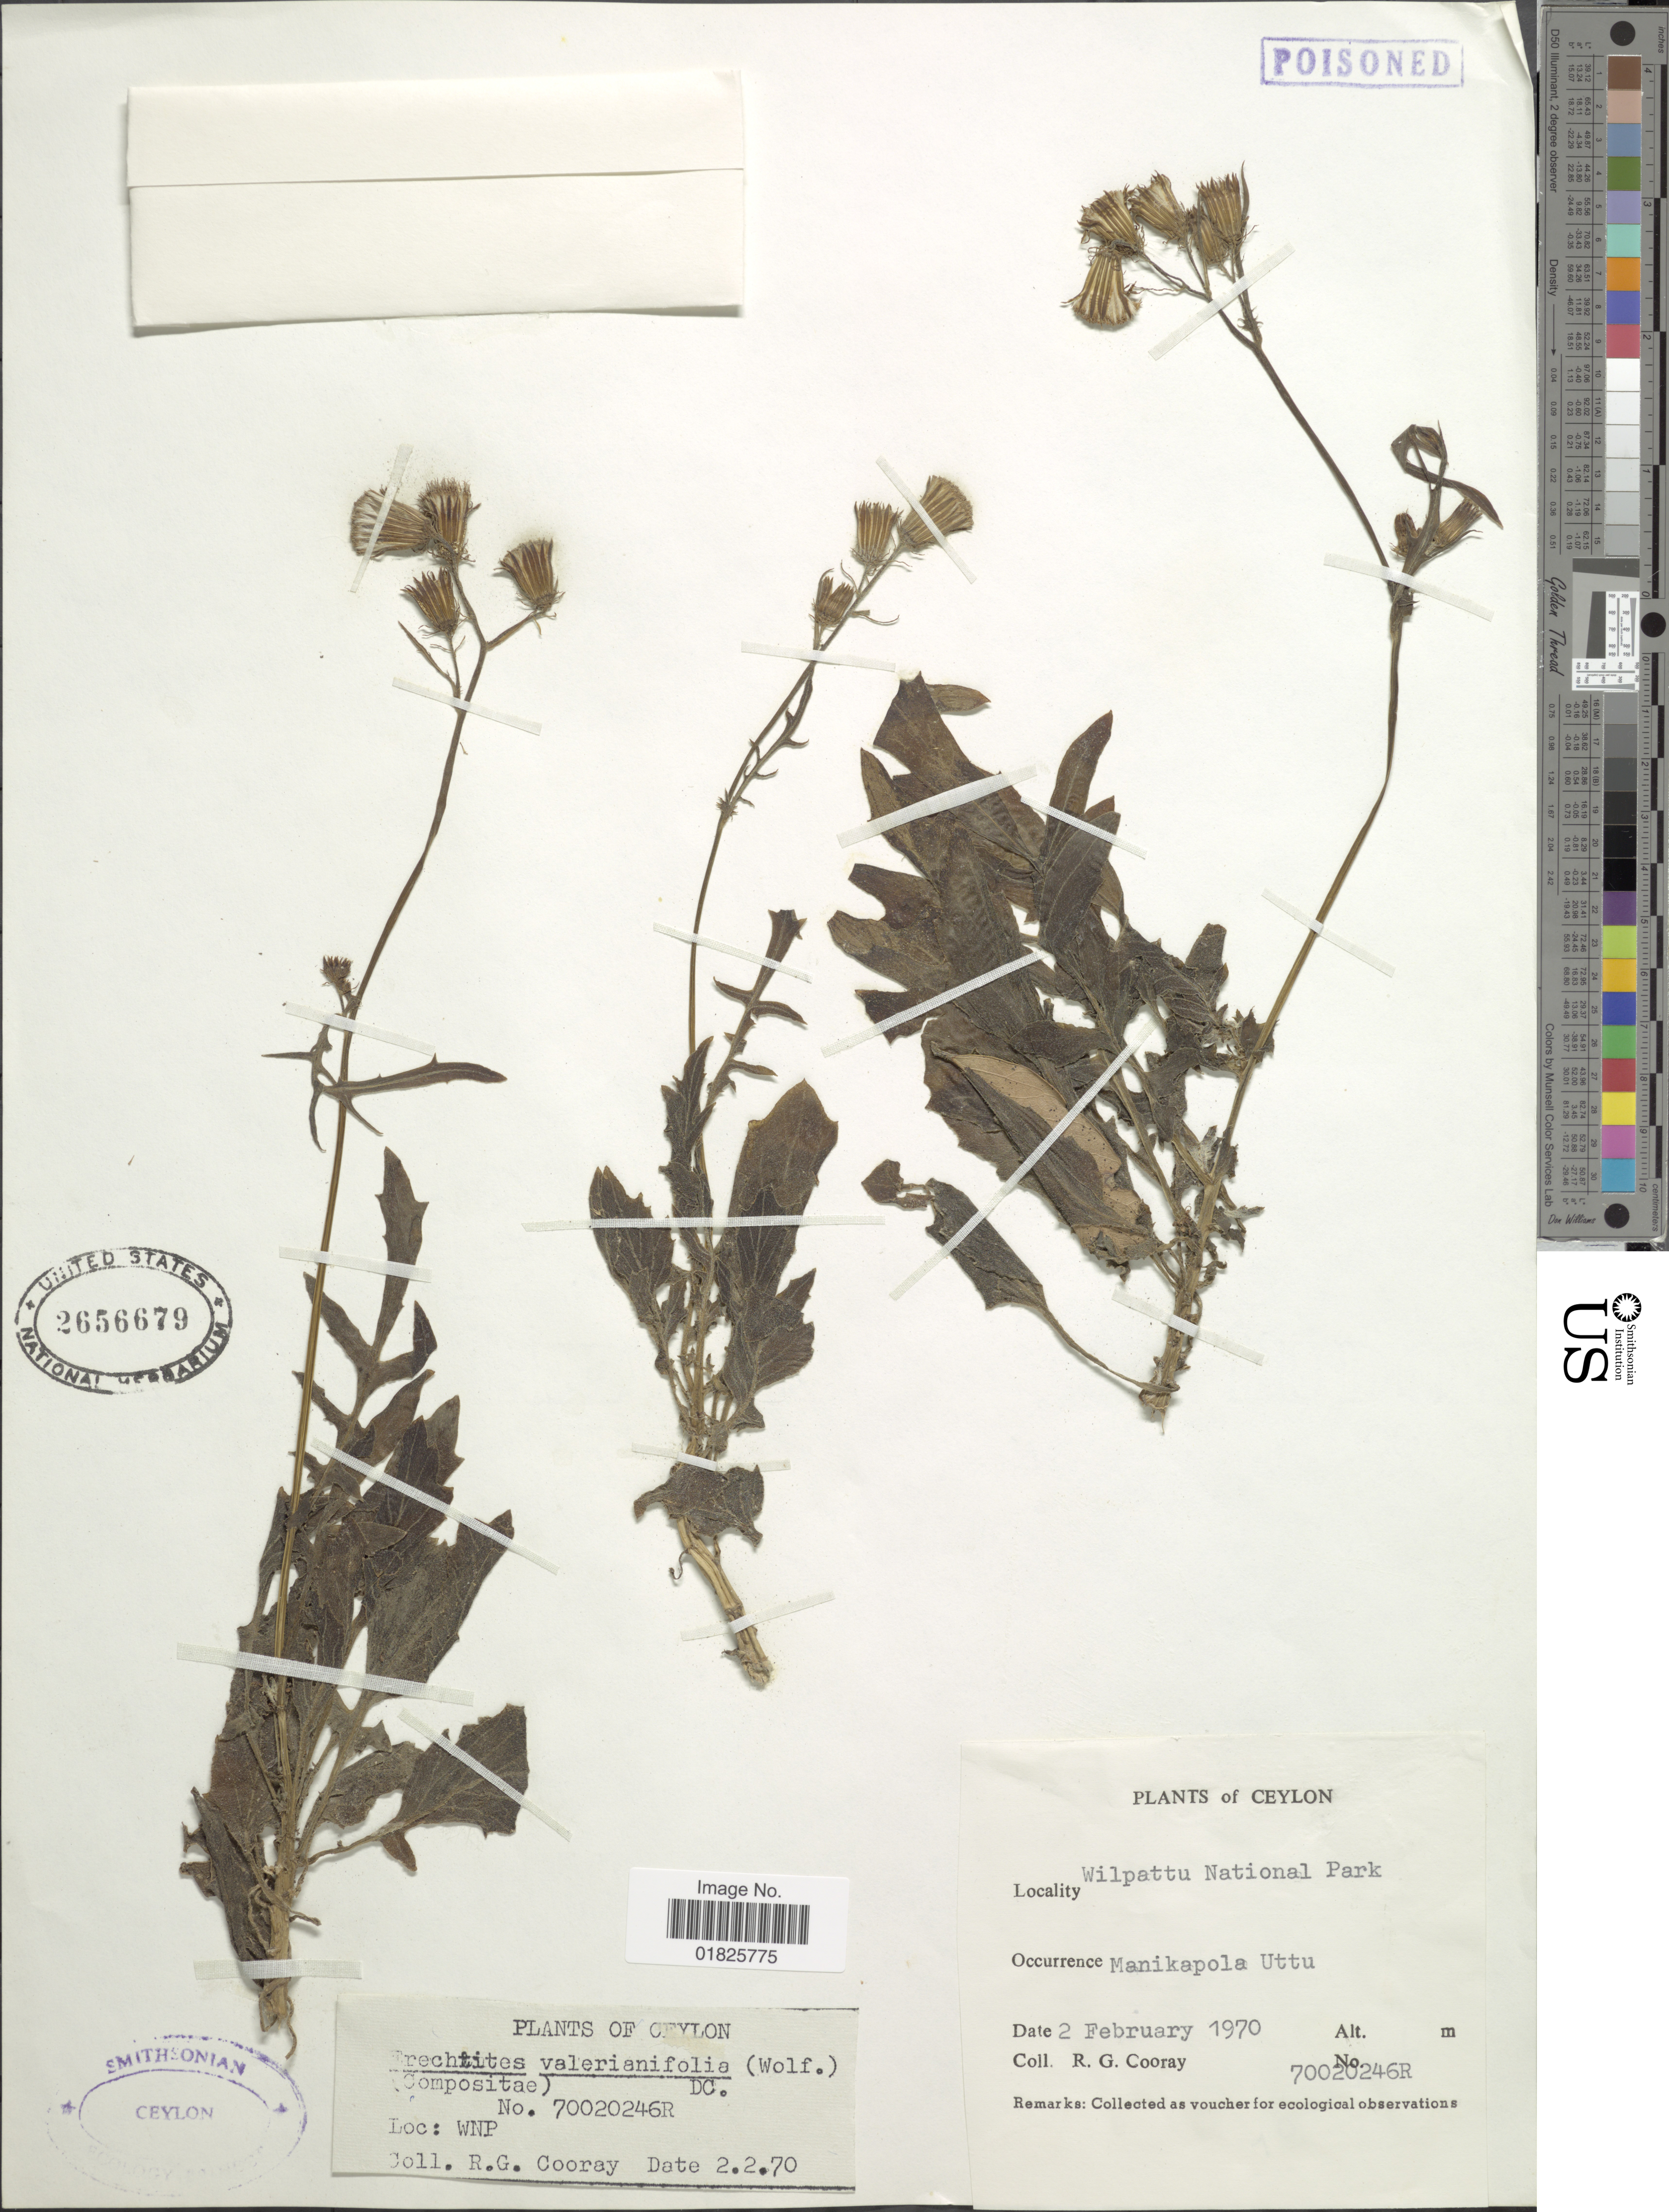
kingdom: Plantae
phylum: Tracheophyta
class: Magnoliopsida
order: Asterales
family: Asteraceae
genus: Erechtites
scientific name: Erechtites valerianifolius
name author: (Link ex Spreng.) DC.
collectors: R. Cooray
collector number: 7002024-6R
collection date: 1970-02-02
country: Sri Lanka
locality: Manikapola Uttu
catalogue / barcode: US 2656679